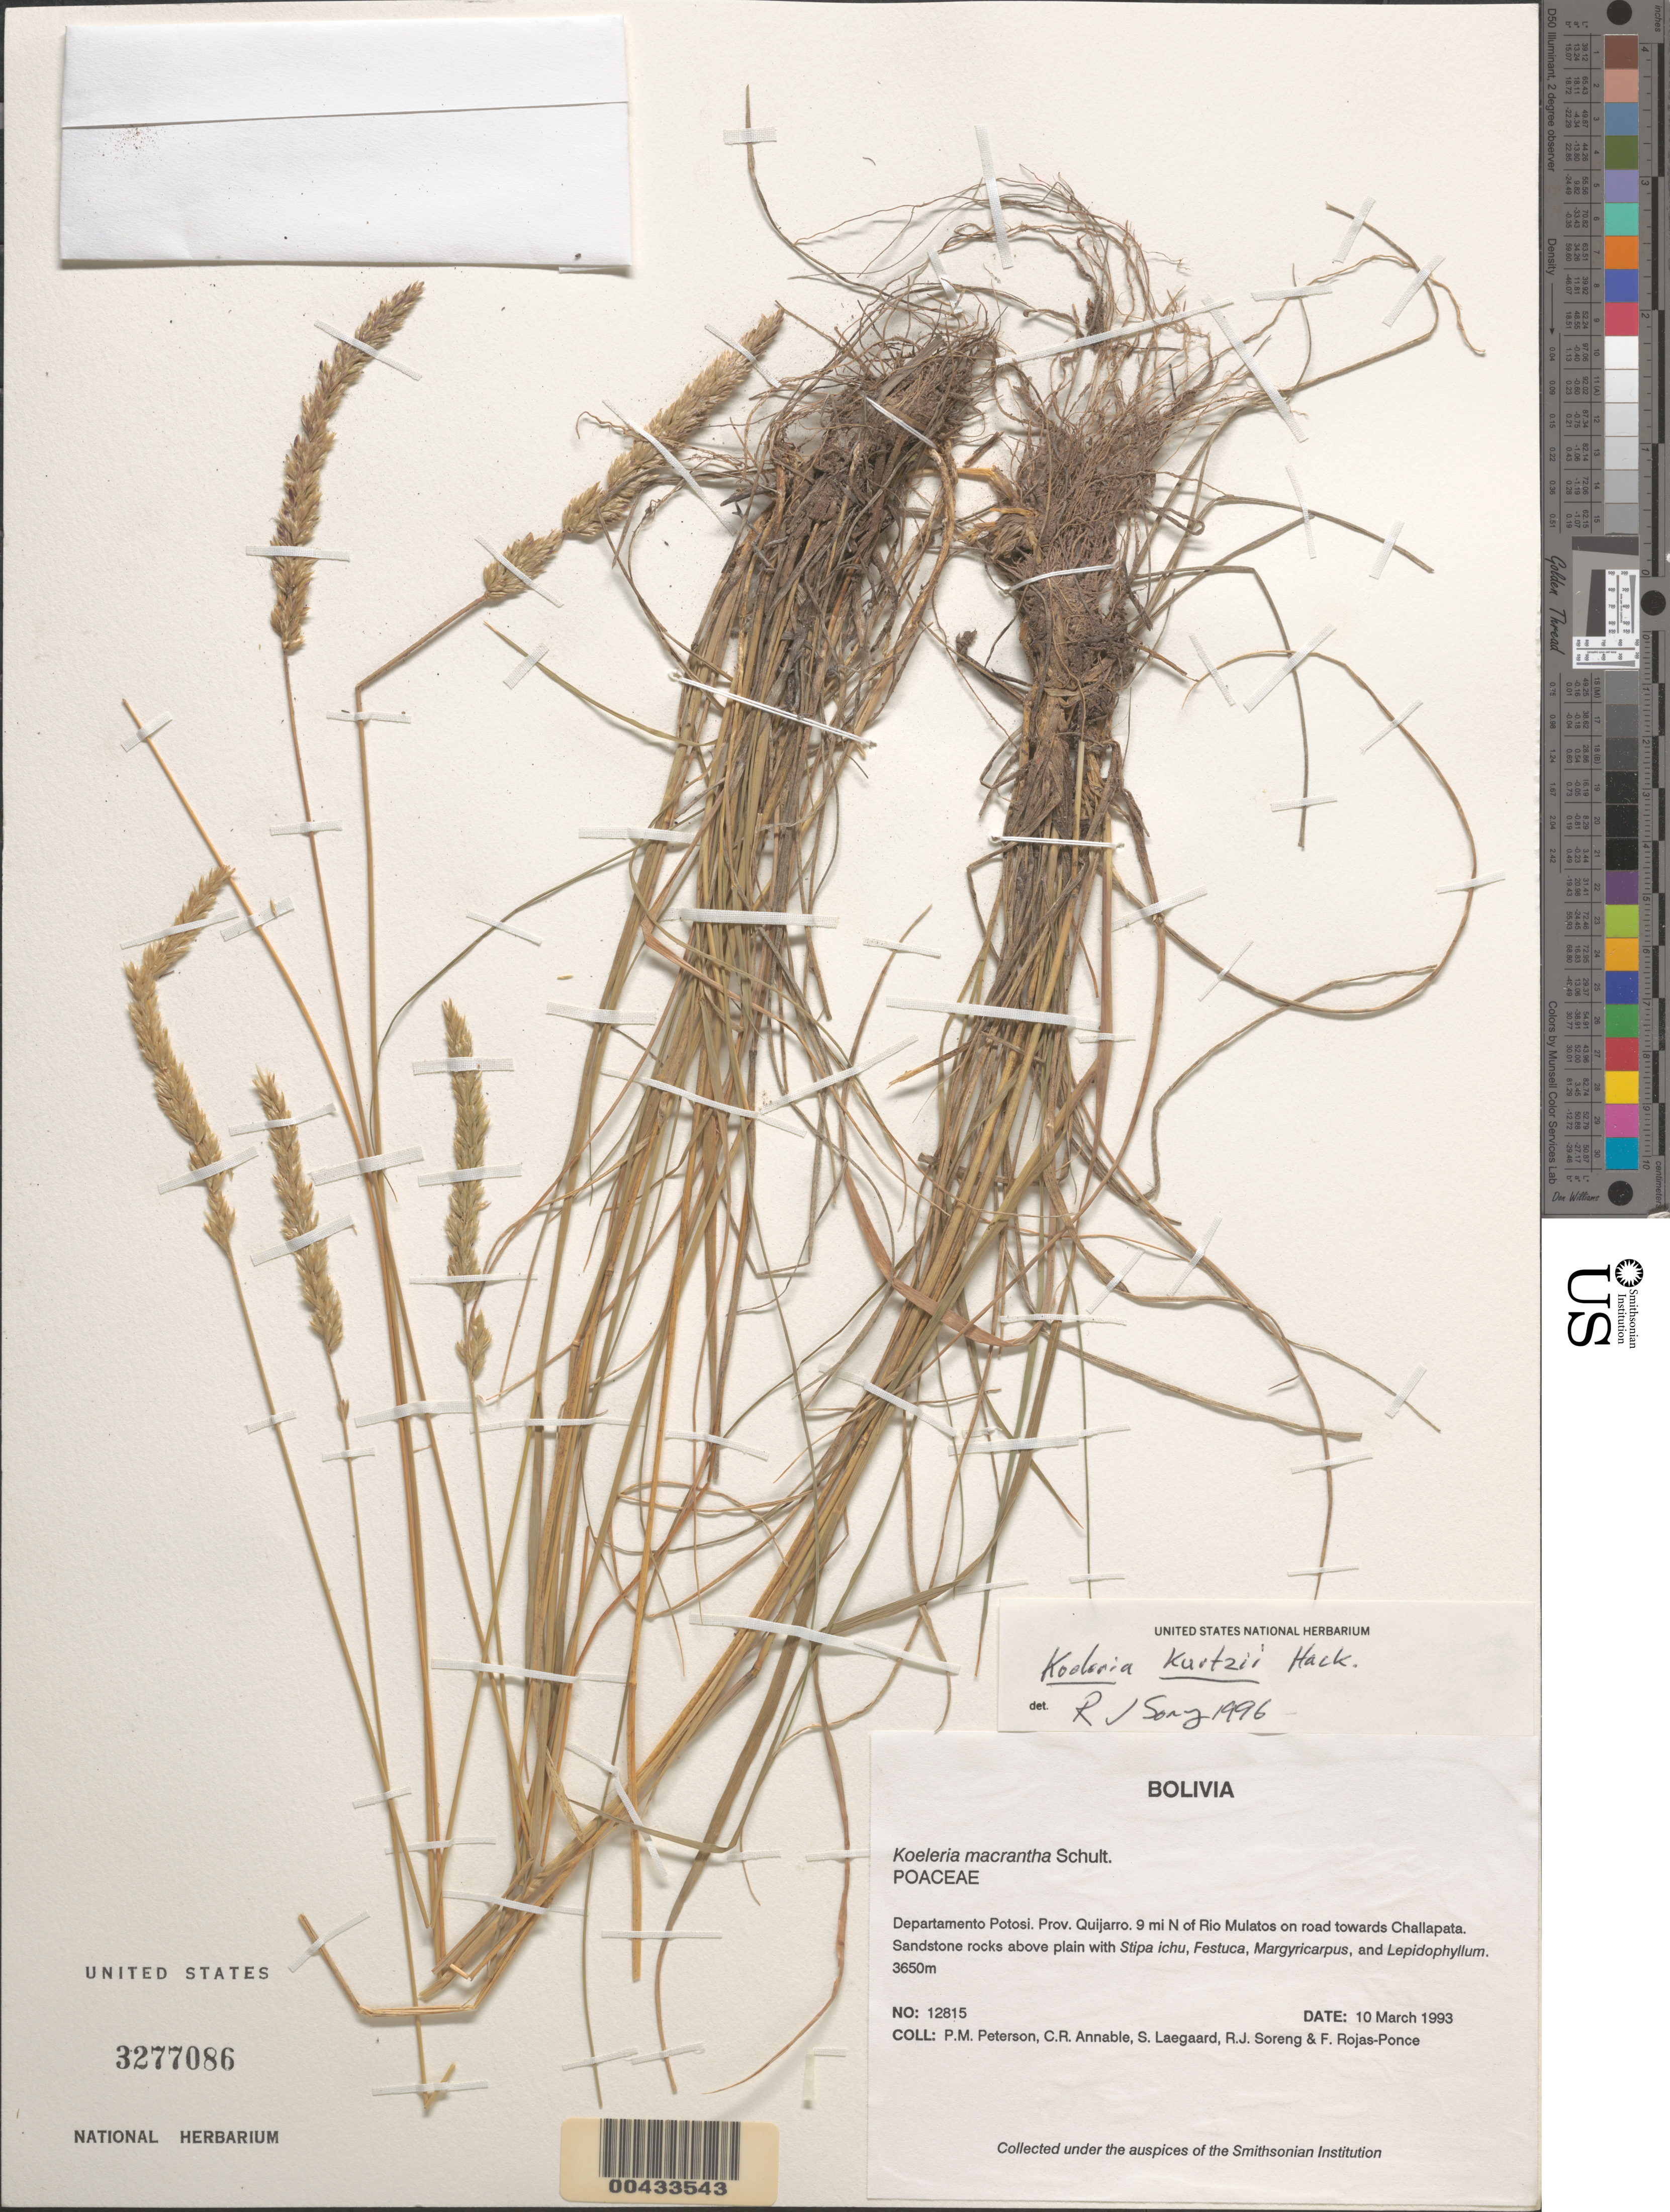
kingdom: Plantae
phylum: Tracheophyta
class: Liliopsida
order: Poales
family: Poaceae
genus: Koeleria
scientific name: Koeleria kurtzii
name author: Hack. ex Kurtz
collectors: P. M. Peterson, C. R. Annable, S. Lægaard, R. J. Soreng & F. Rojas-Ponce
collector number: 12815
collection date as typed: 10 Mar 1993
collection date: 1993-03-10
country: Bolivia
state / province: Potosí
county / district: Quijarro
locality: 9 mi N of Rio Mulatos on road towards Challapata.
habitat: Sandstone rocks above plain with Stipa ichu, Festuca, Margyricarpus, and Lepidophyllum.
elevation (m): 3650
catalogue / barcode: US 3277086